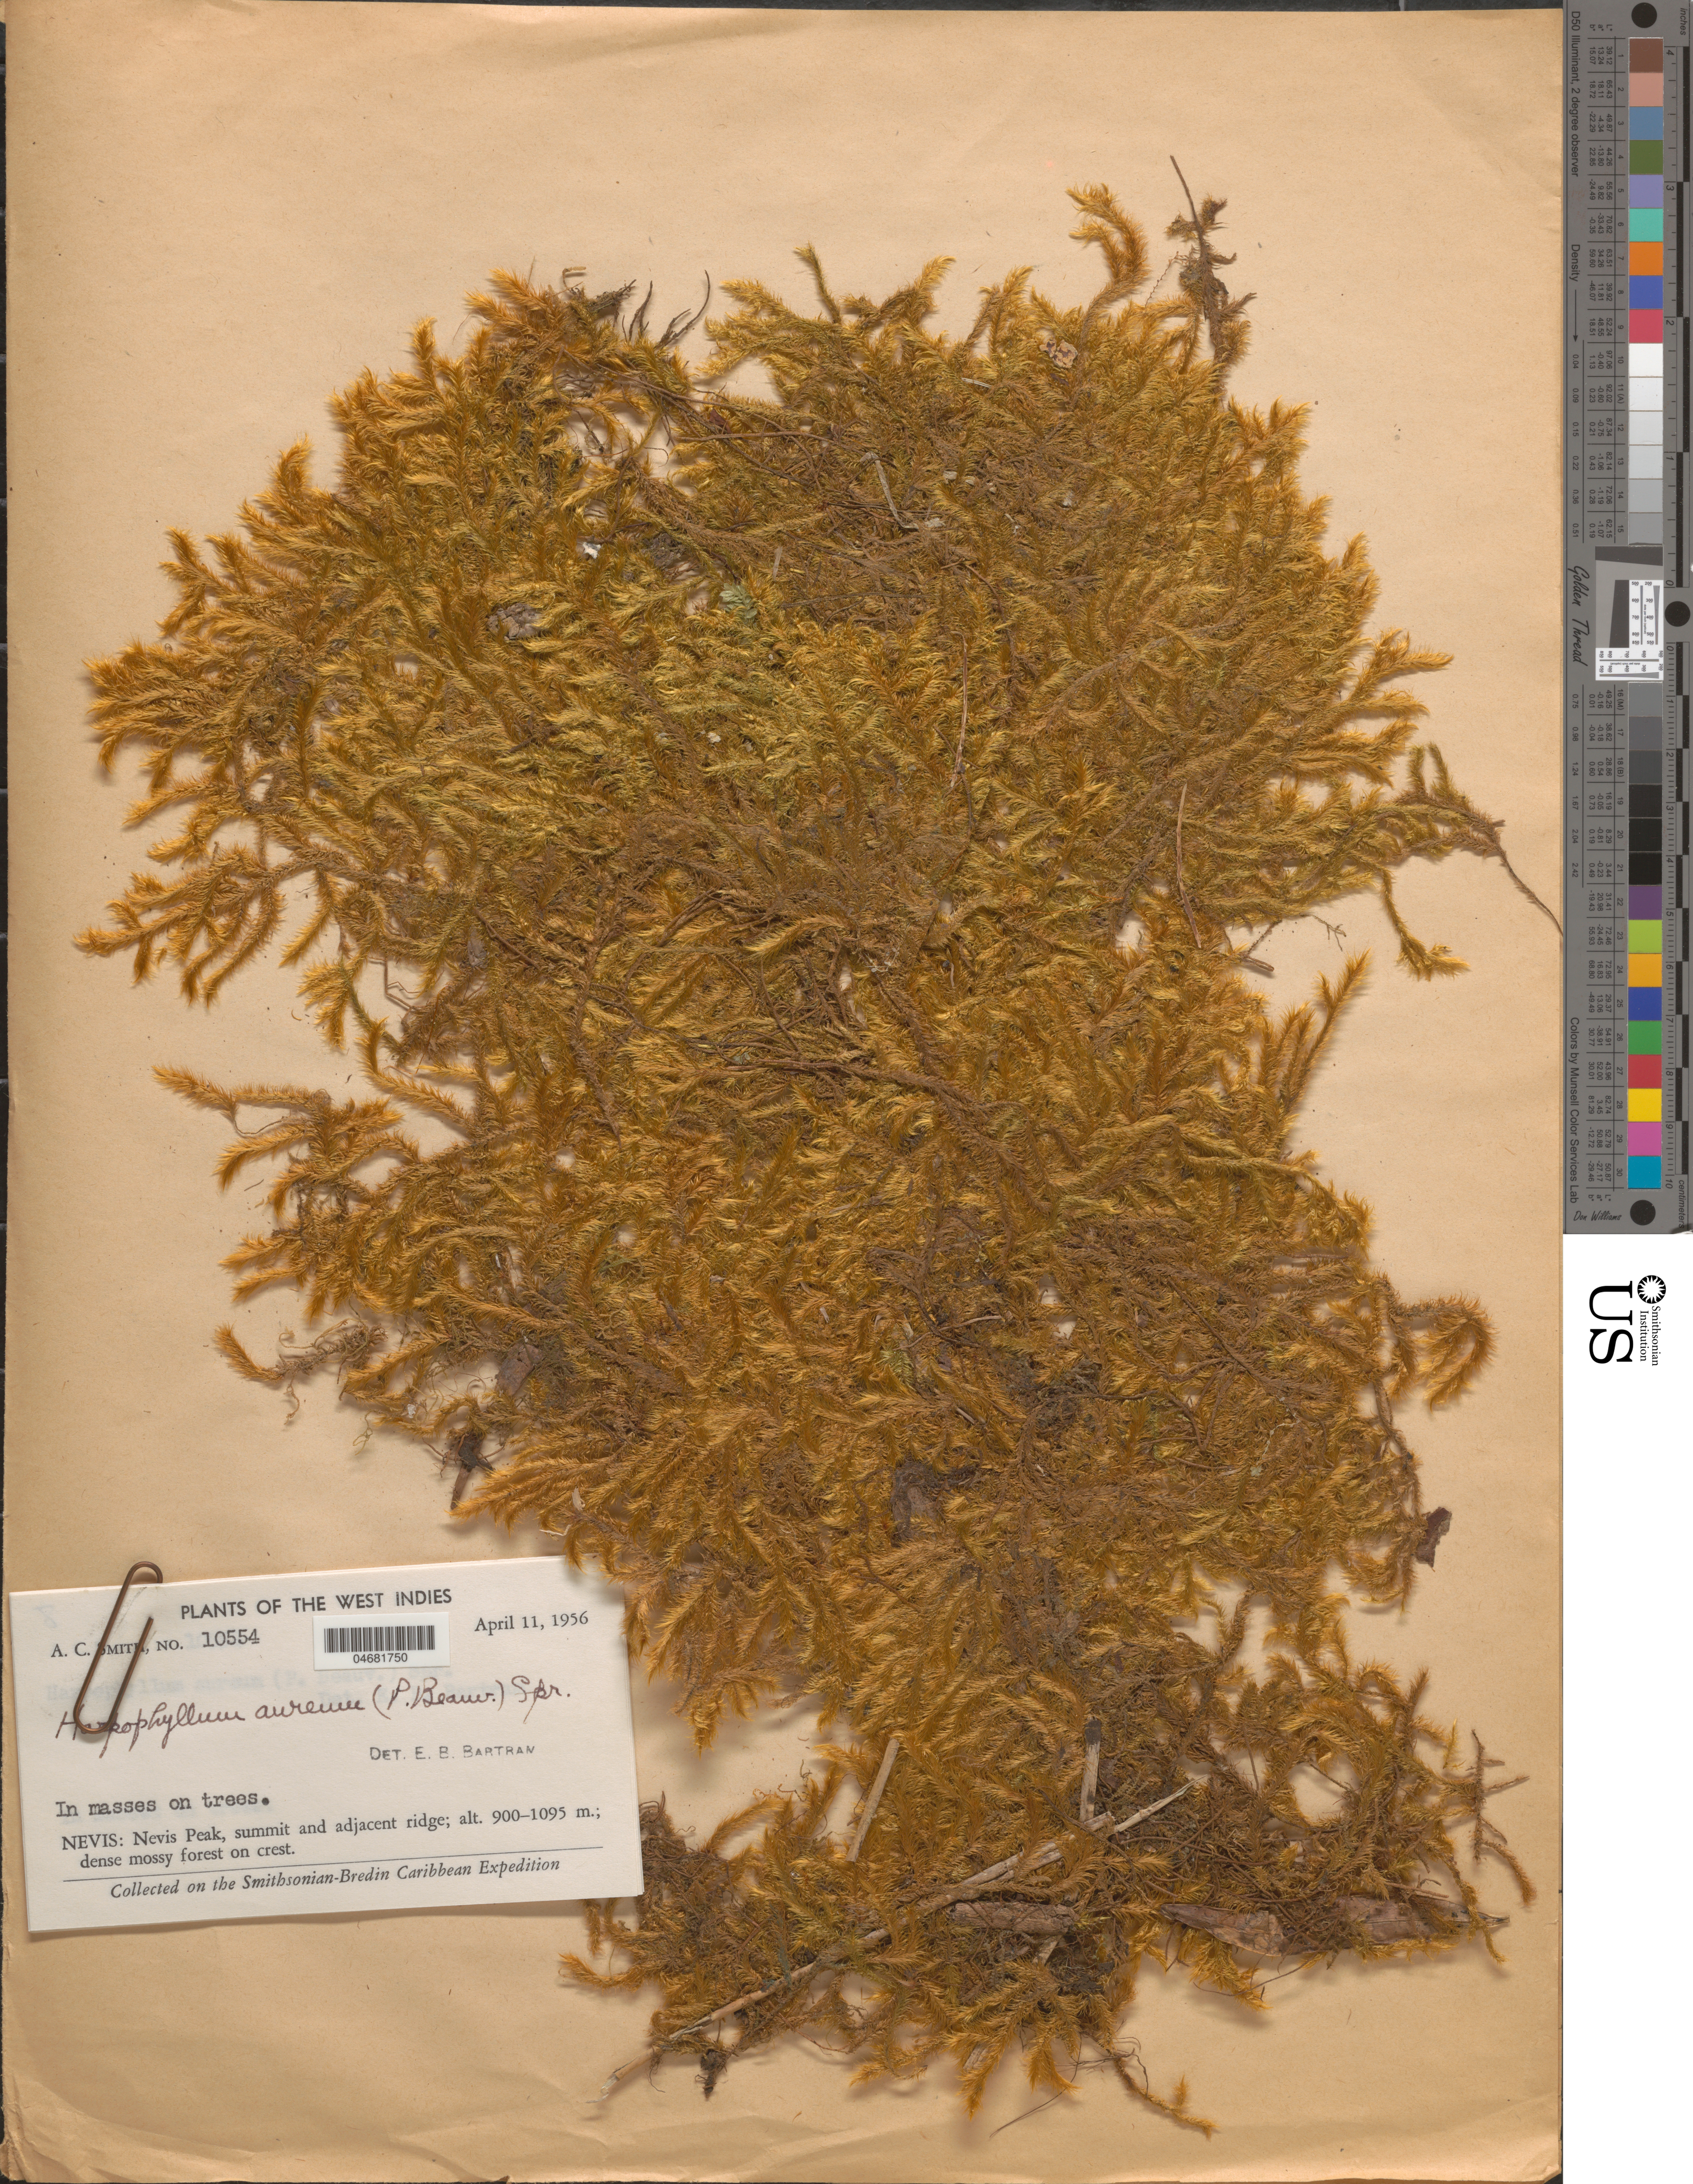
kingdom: Plantae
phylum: Bryophyta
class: Bryopsida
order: Hookeriales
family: Hookeriaceae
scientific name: Harpophyllum aureum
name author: (Lam. ex Brid.) Spruce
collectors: A. C. Smith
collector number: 10554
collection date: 1956-04-11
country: St. Christopher-Nevis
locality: Nevis: Nevis Peak, summit and adjacent ridge. The Smithsonian-Bredin Caribbean Expedition.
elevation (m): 900